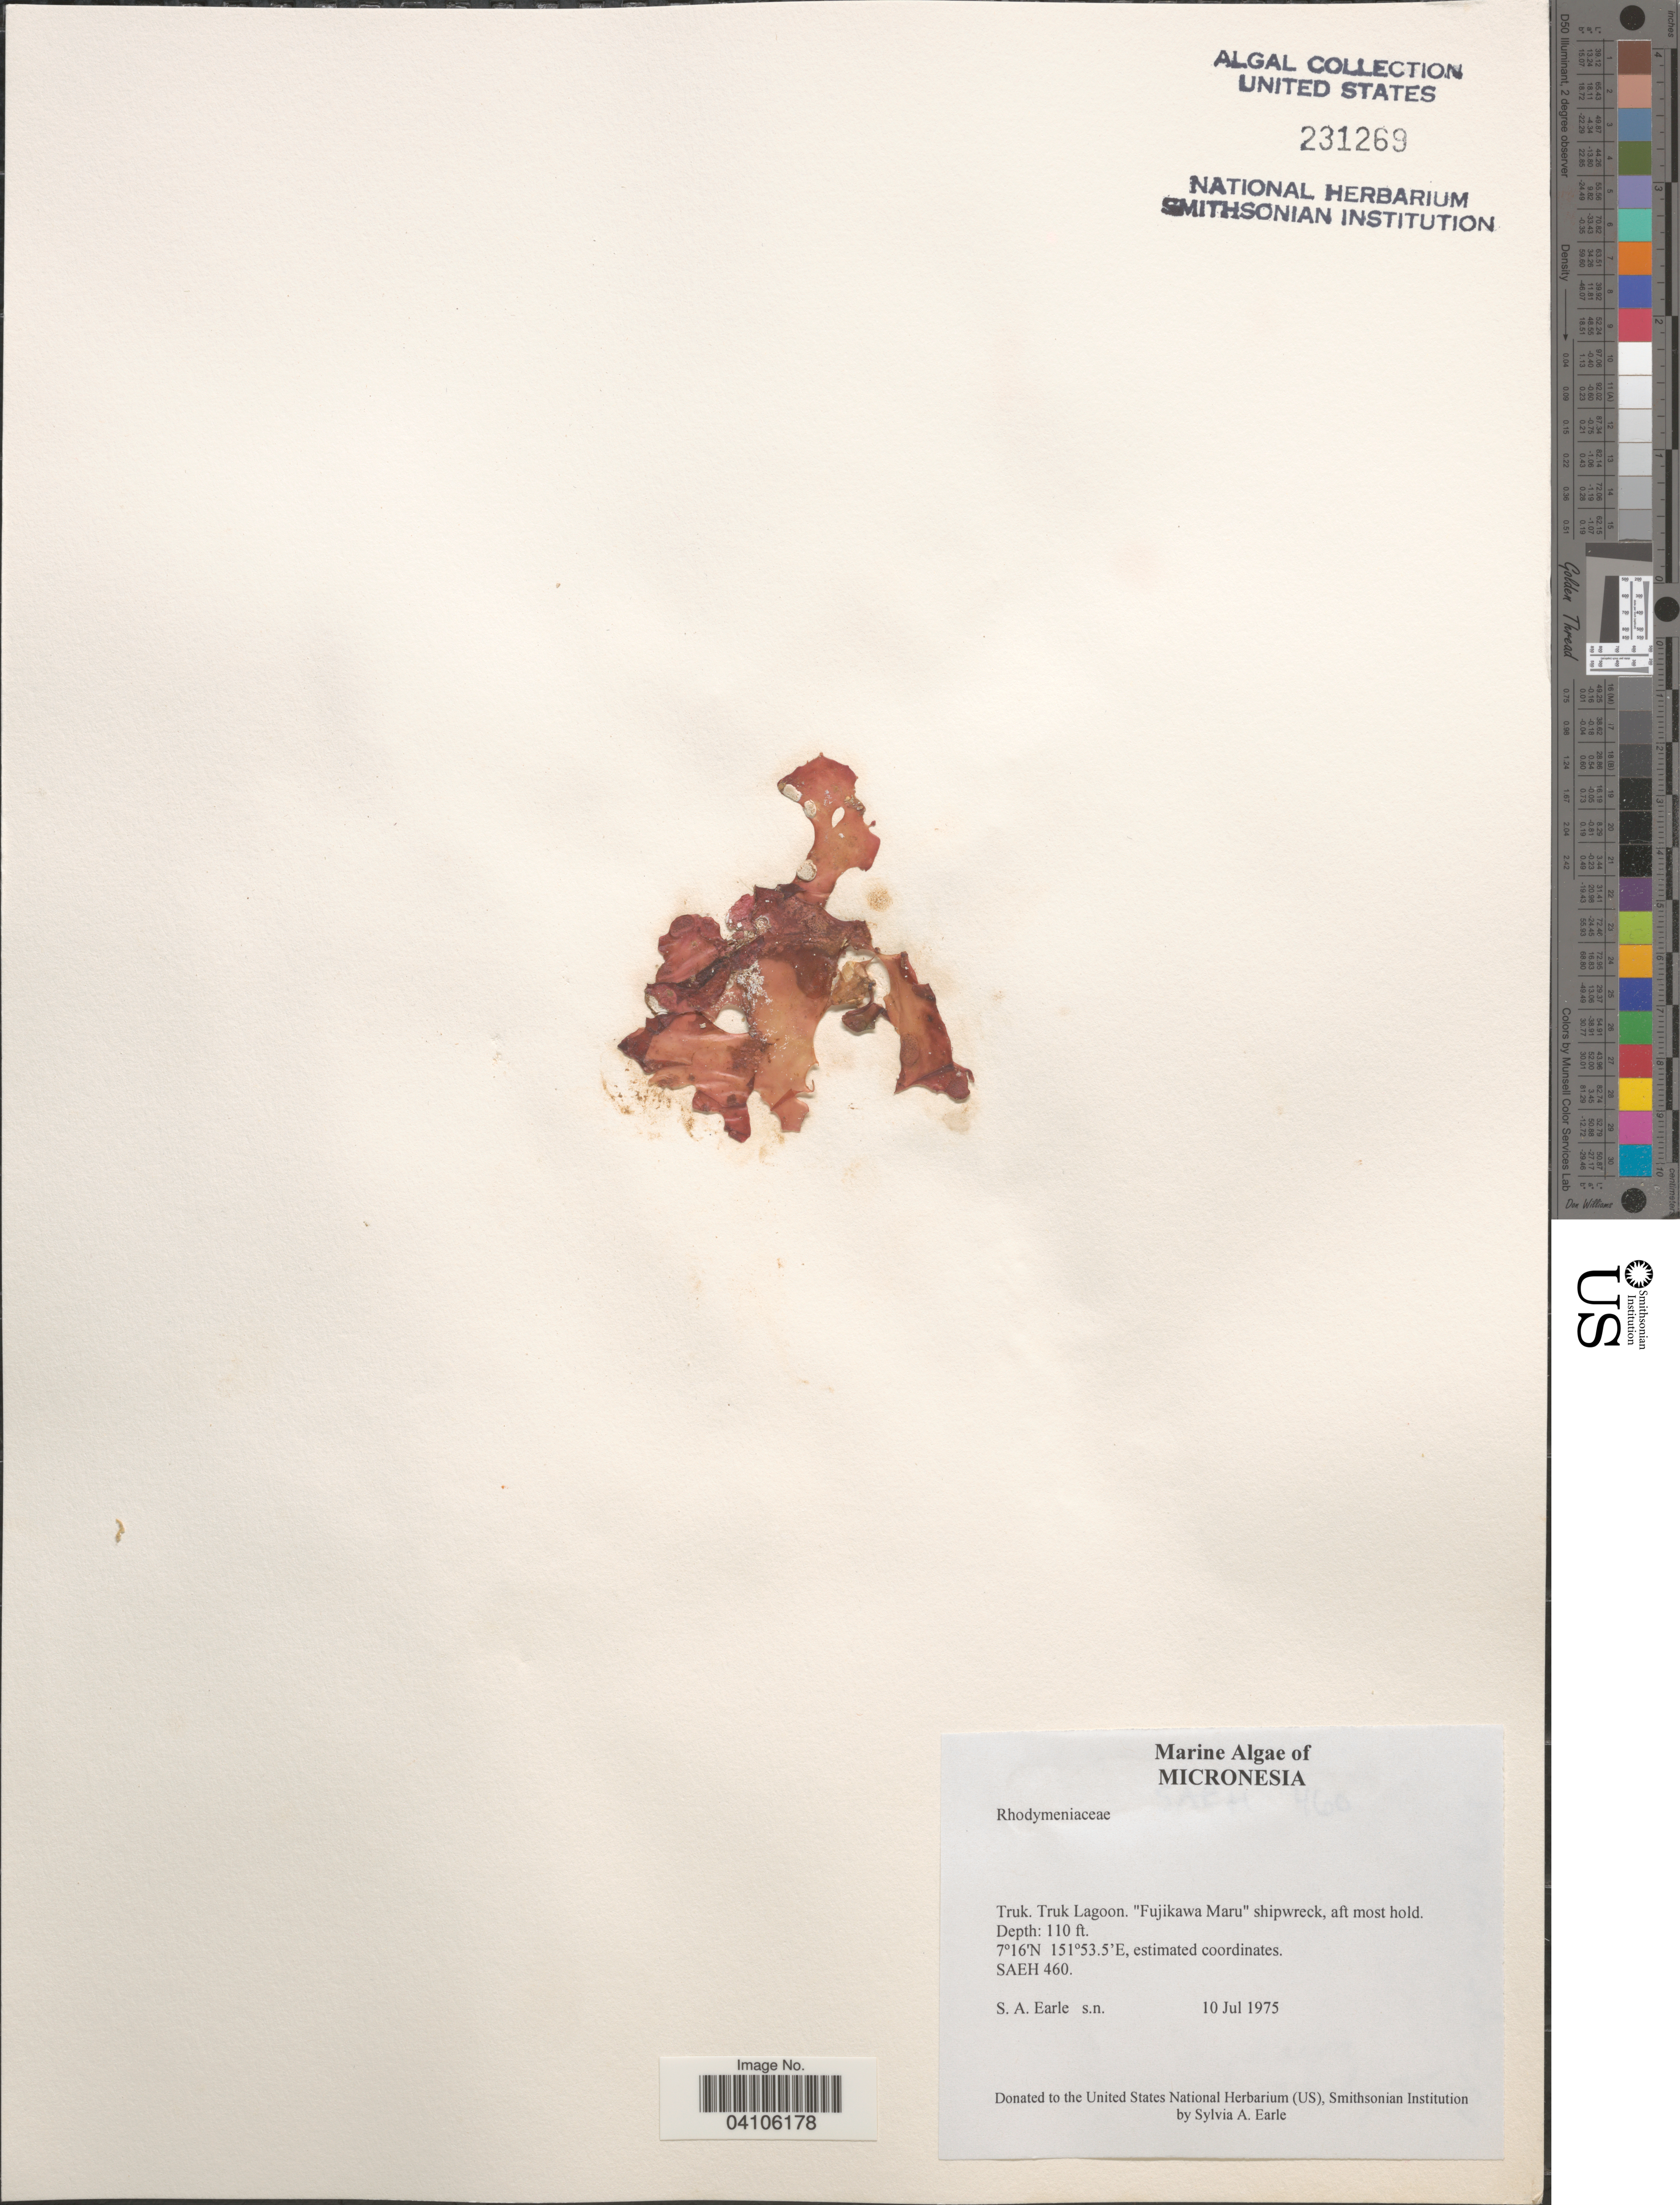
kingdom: Plantae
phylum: Rhodophyta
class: Florideophyceae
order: Rhodymeniales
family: Rhodymeniaceae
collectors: S. A. Earle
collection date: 1975-07-10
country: Micronesia, Federated States of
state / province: Truk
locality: Truk Lagoon. "Fujikawa Maru" shipwreck, aft most hold. SAEH 460.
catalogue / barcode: US 231269